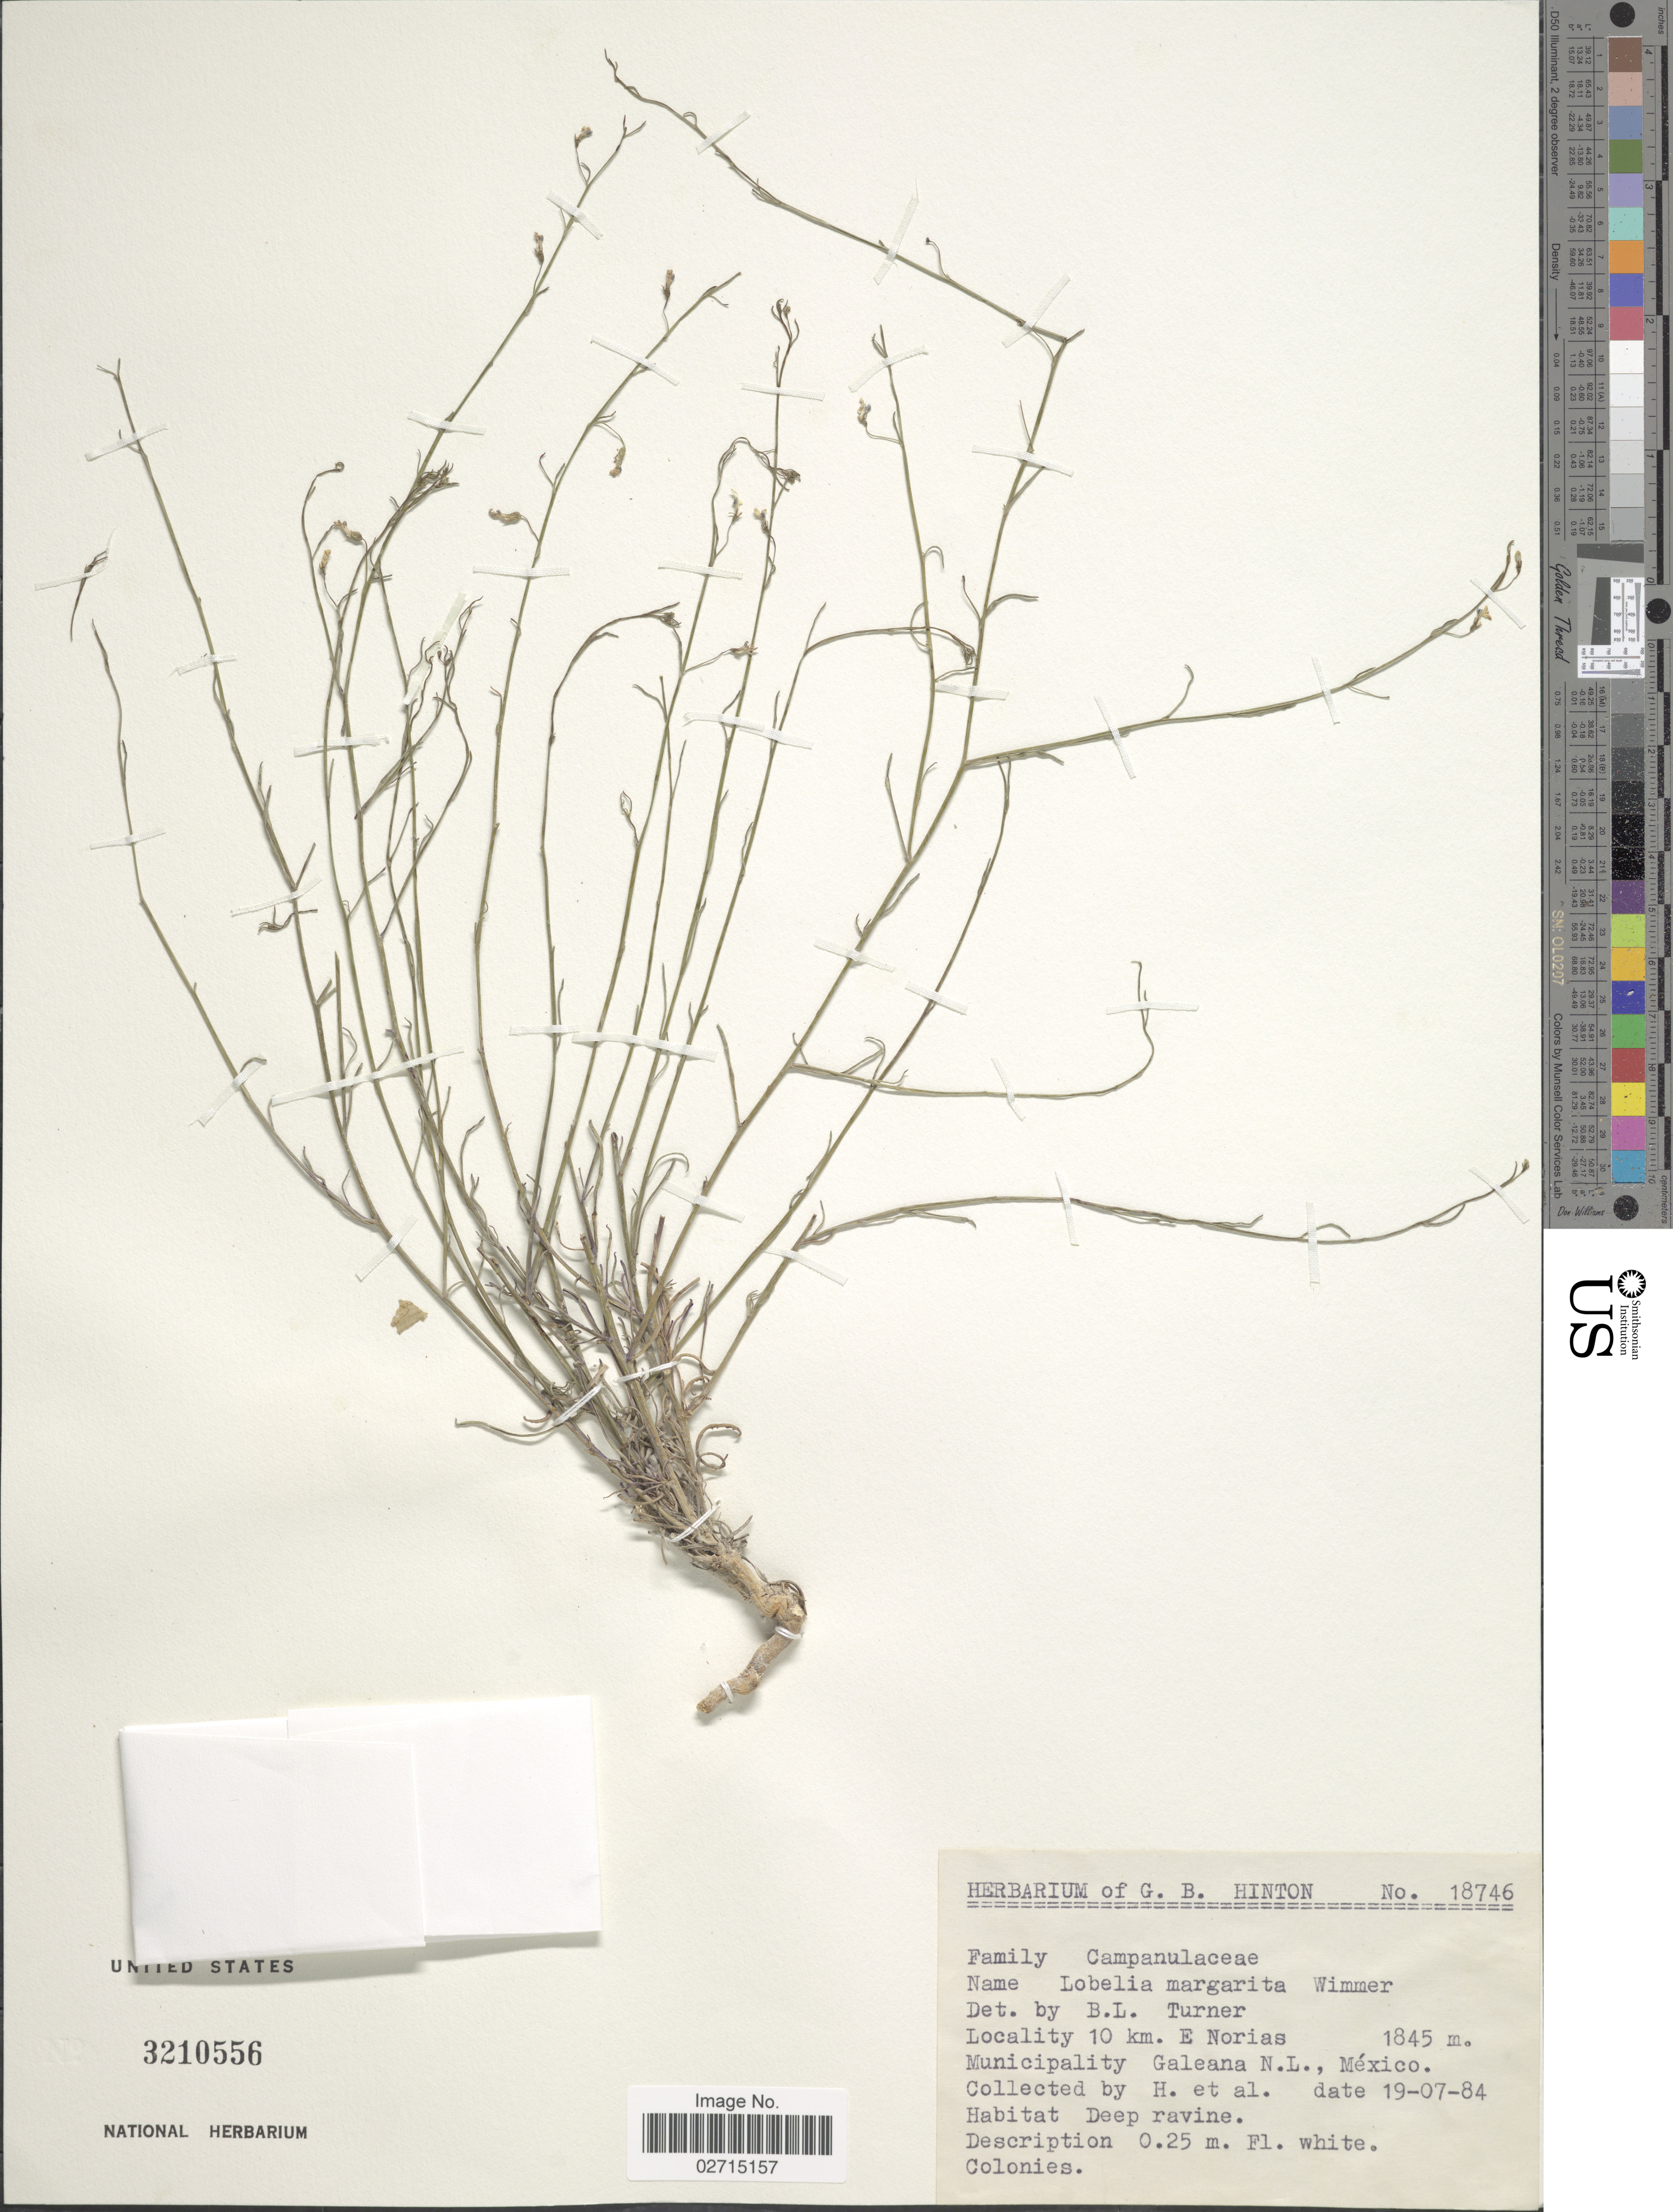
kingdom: Plantae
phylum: Tracheophyta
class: Magnoliopsida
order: Asterales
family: Campanulaceae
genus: Lobelia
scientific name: Lobelia margarita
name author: E. Wimm.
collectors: G. B. Hinton & et al.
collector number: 18746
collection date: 1884-07-19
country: Mexico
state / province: México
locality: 10 km E Norias Municipality Galeana N.L.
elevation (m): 1845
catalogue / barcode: US 3210556